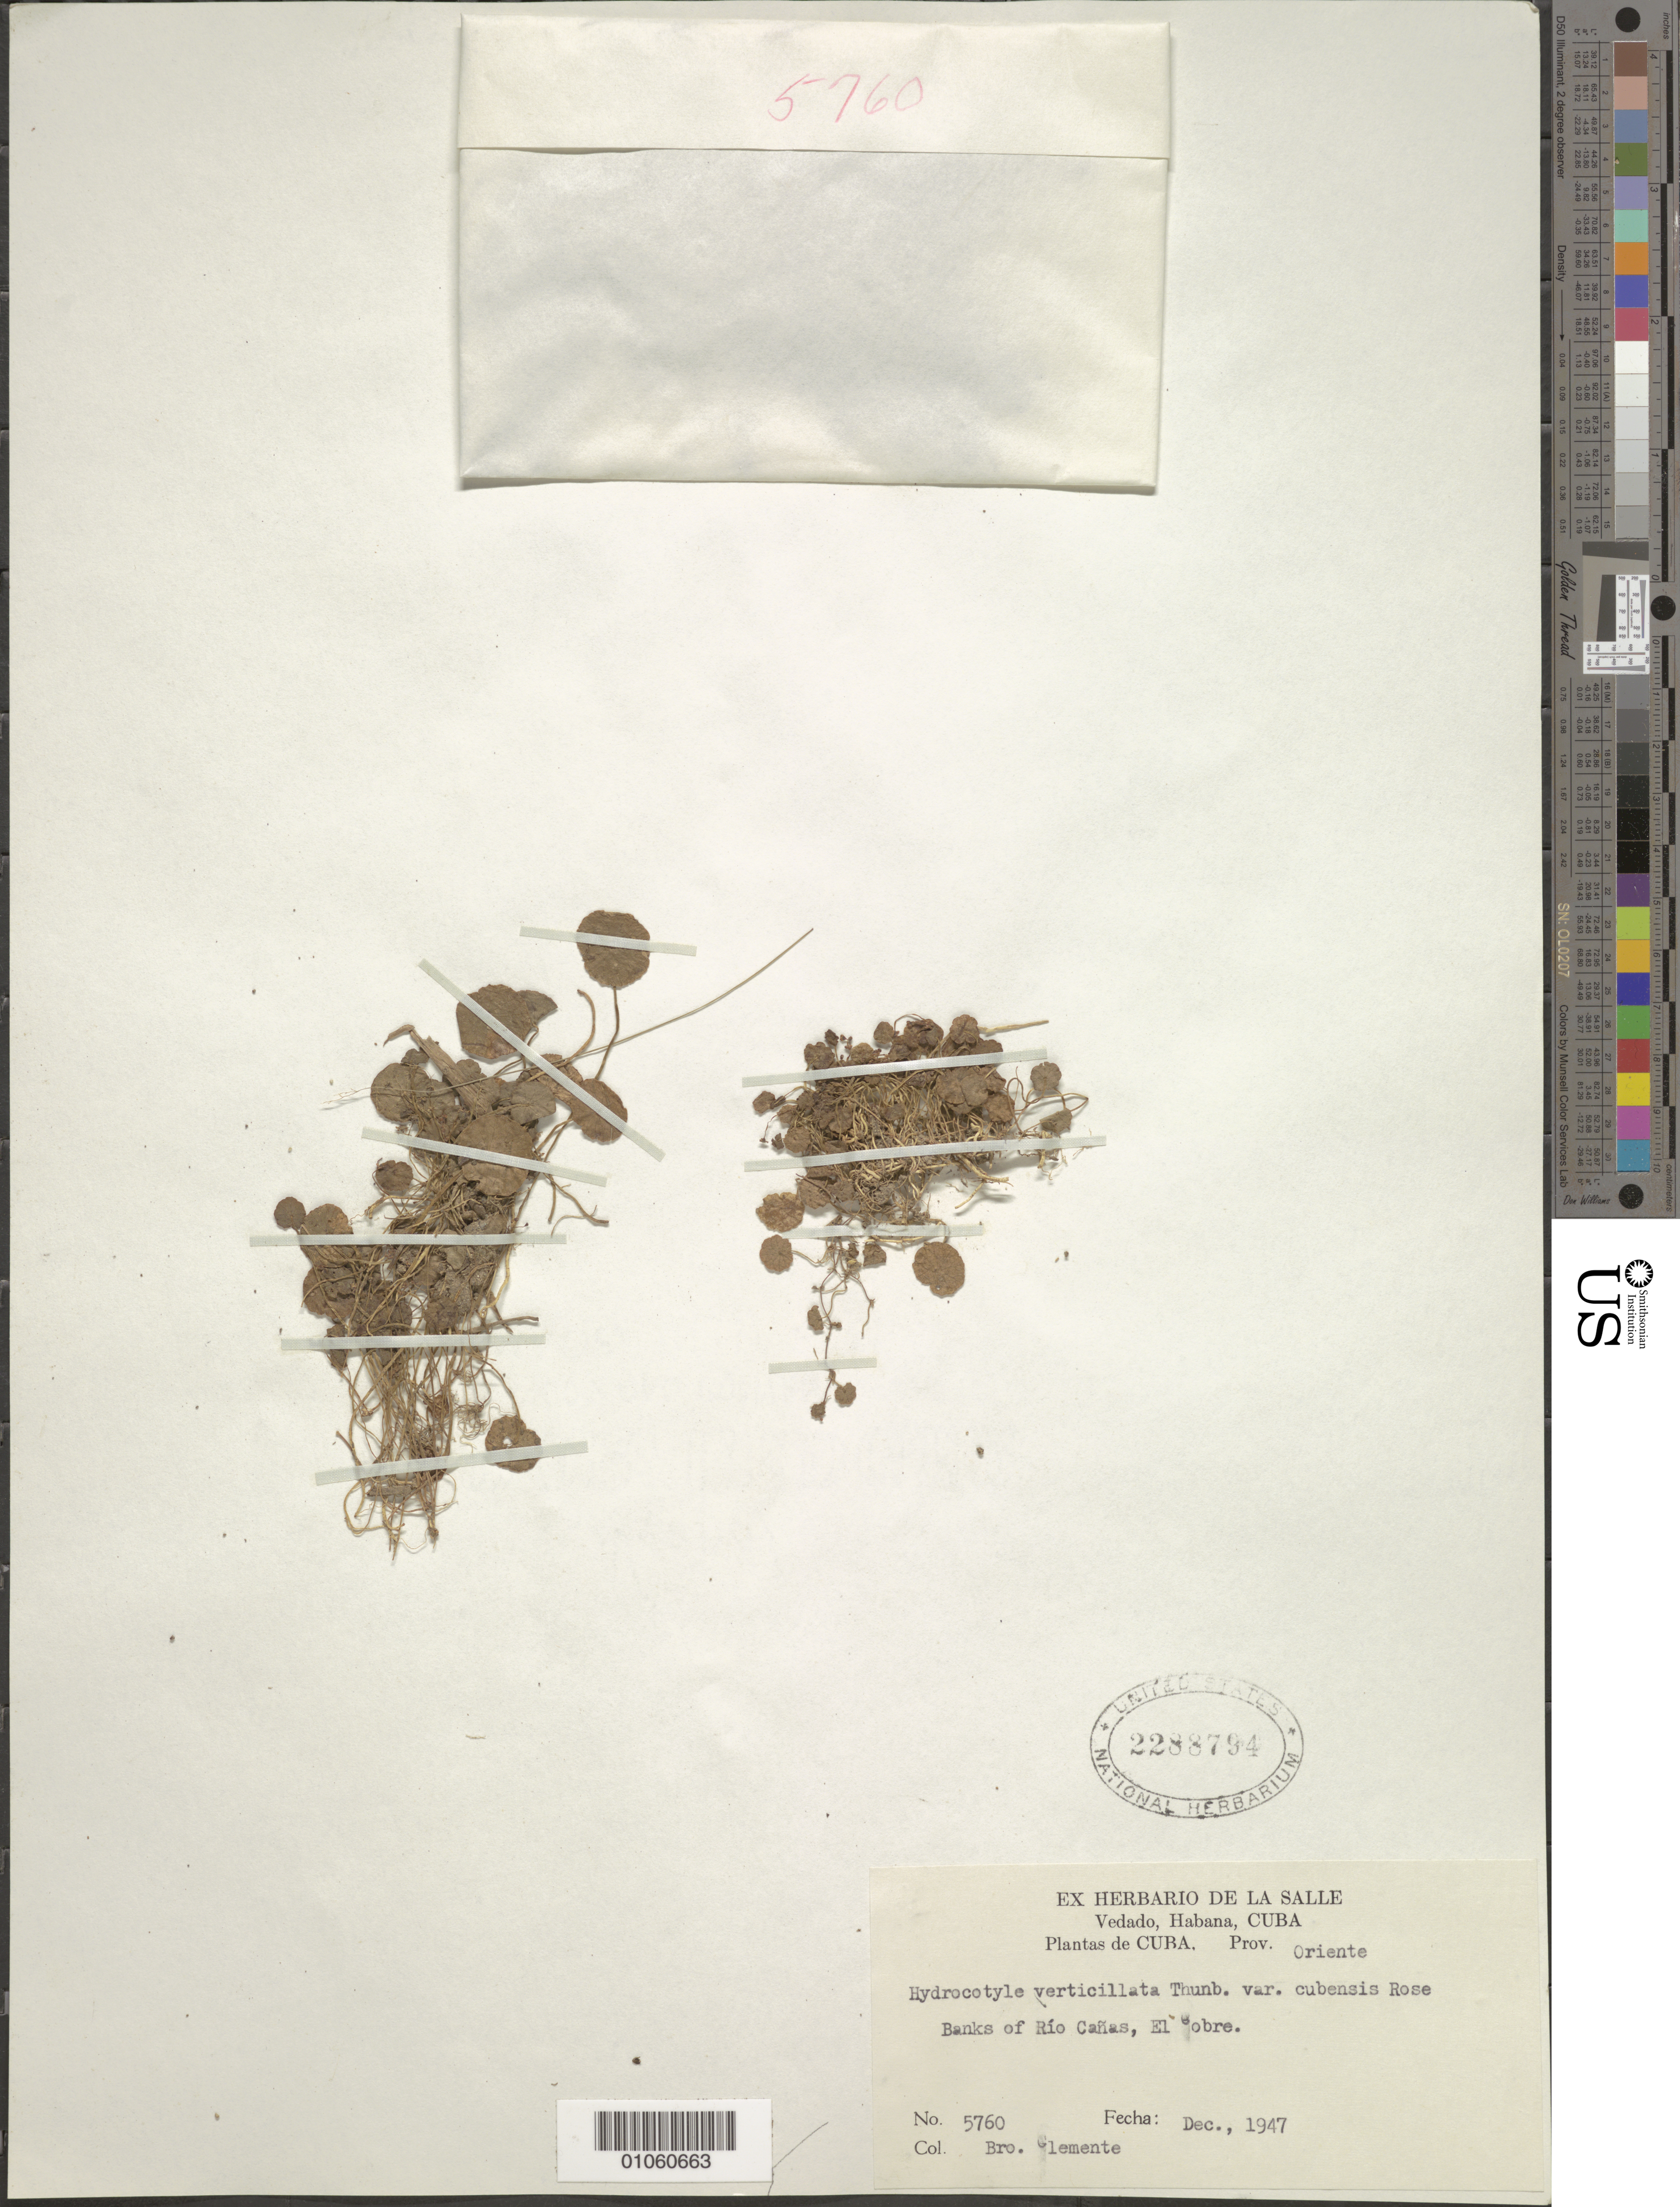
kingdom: Plantae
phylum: Tracheophyta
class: Magnoliopsida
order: Apiales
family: Araliaceae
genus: Hydrocotyle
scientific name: Hydrocotyle verticillata var. cubensis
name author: Rose ex Mathias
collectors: Bro. Clemente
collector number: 5760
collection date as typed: Dec 1947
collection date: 1947-12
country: Cuba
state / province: Oriente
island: Cuba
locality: El Cobre, banks of Río Cañs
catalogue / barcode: US 2288794